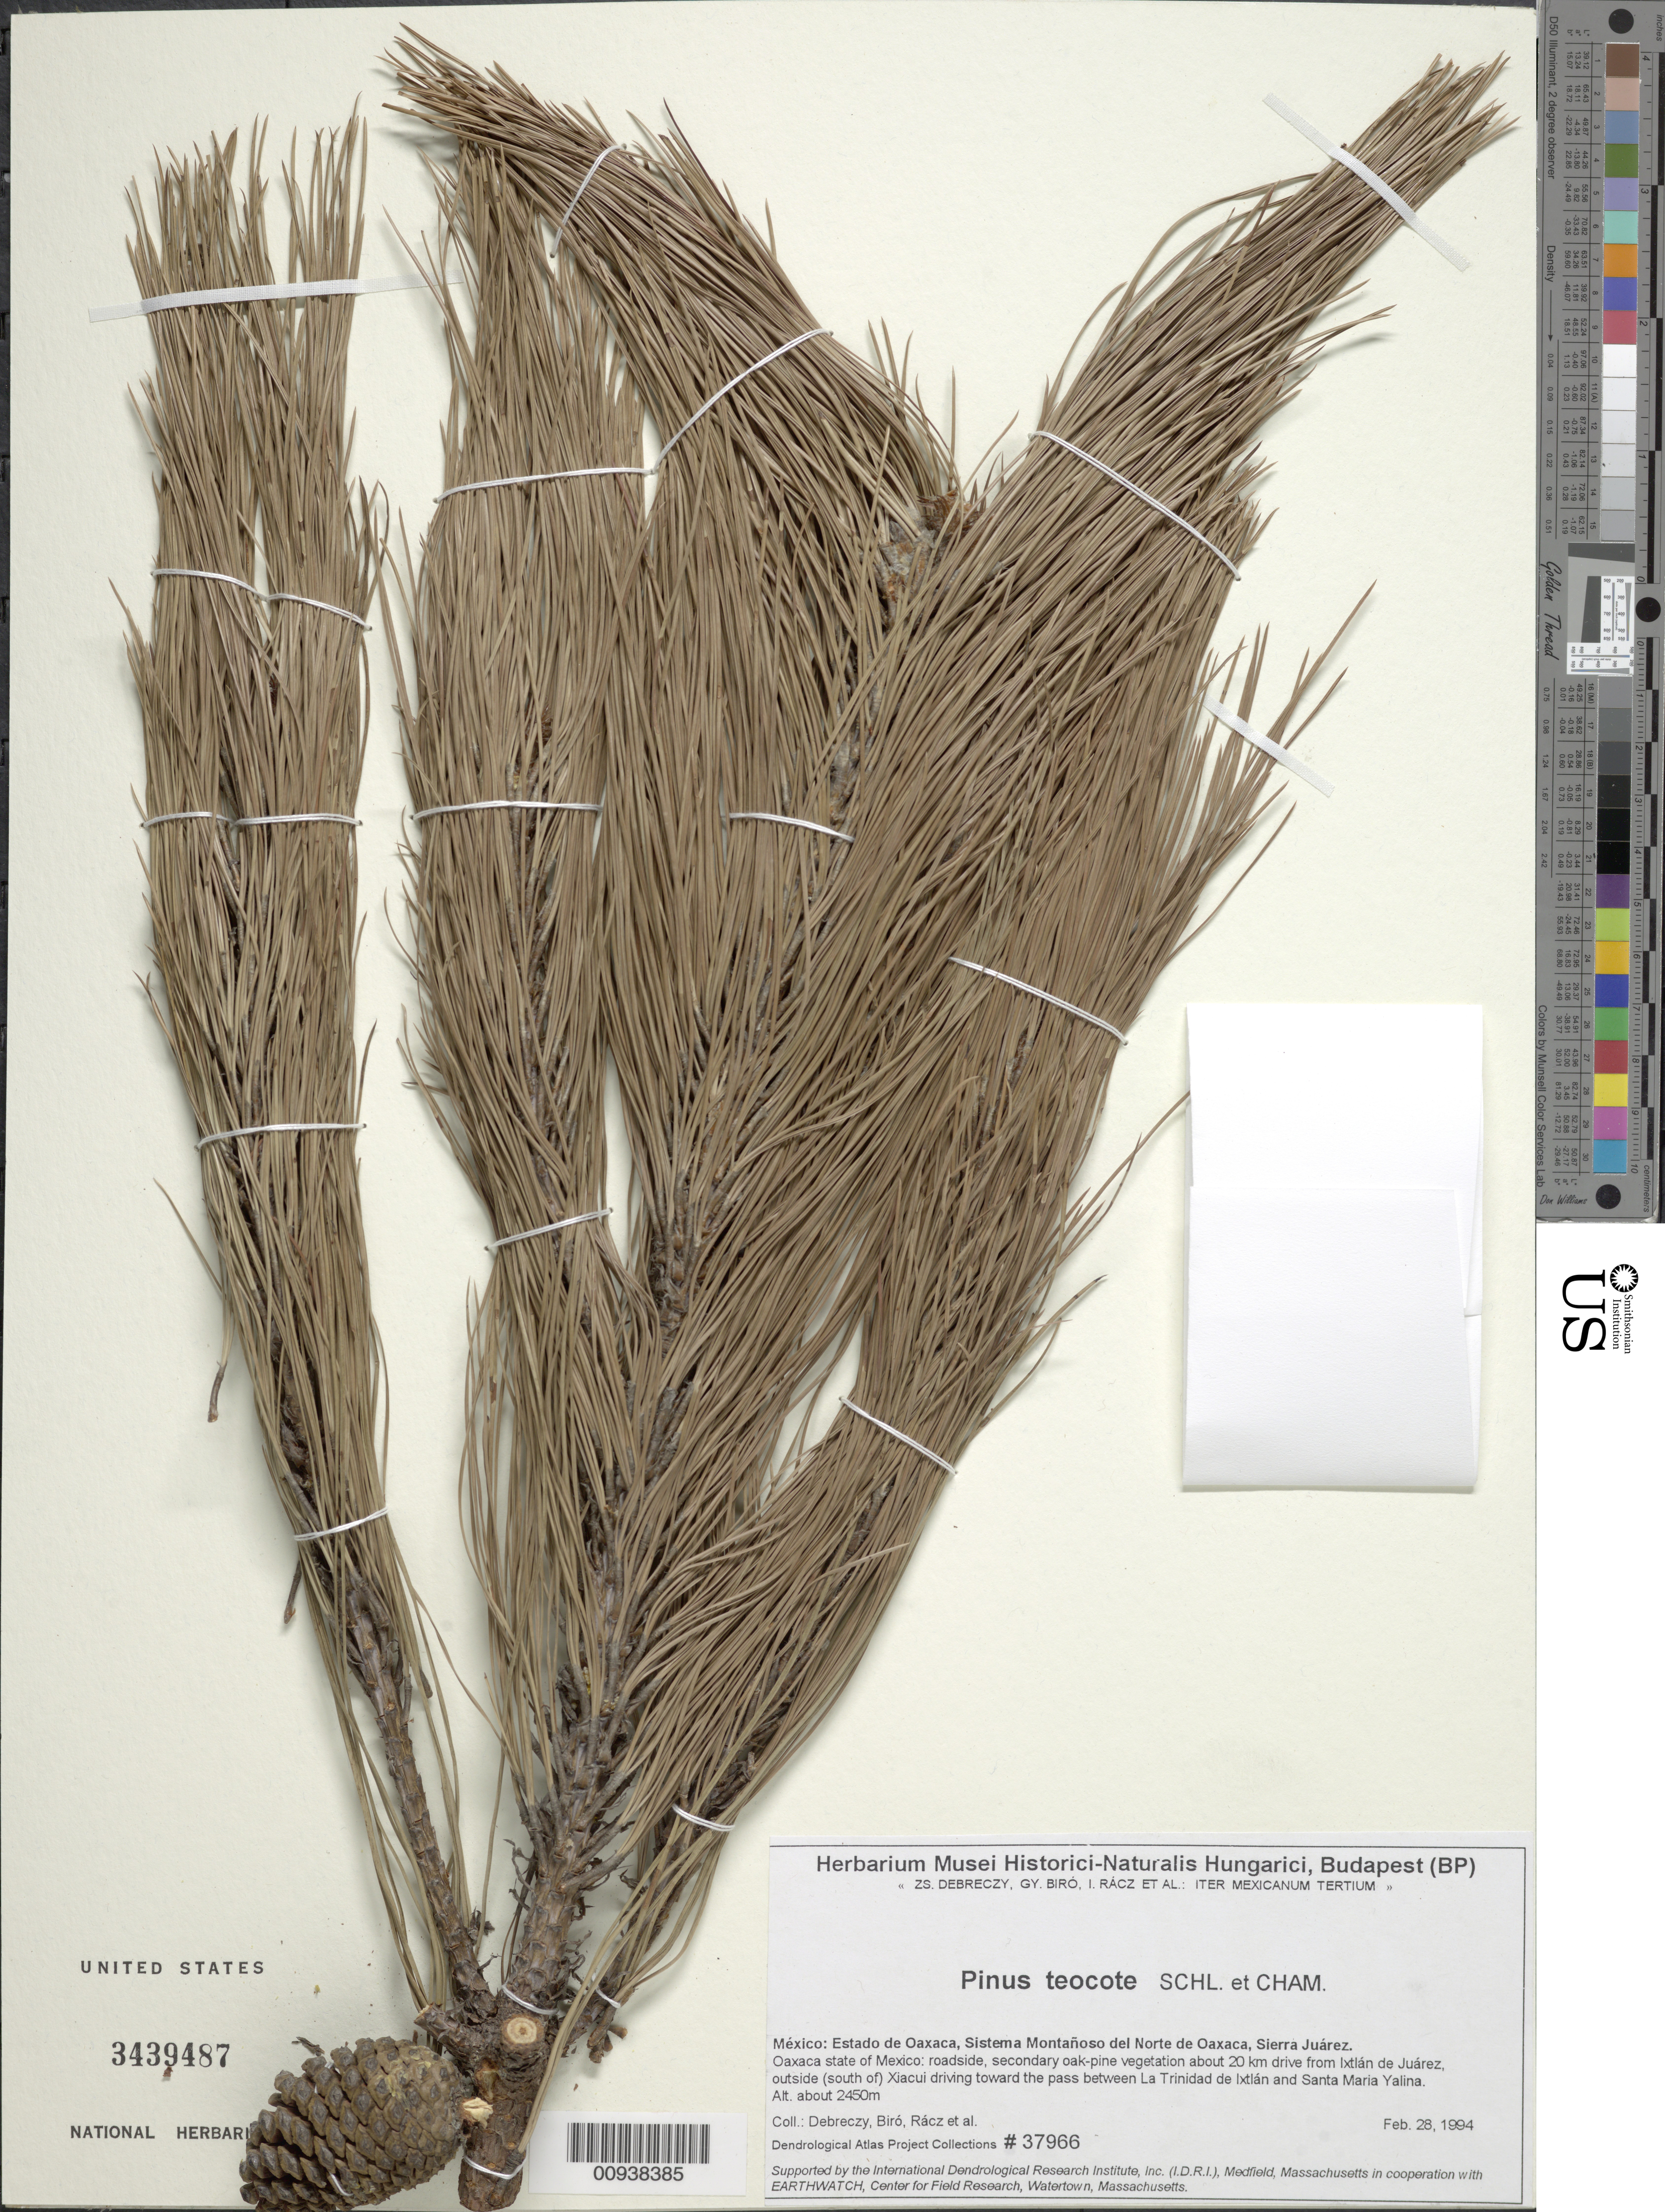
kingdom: Plantae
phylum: Tracheophyta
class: Pinopsida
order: Pinales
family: Pinaceae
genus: Pinus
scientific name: Pinus teocote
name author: Schltdl. & Cham.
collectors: Z. Debreczy, G. Biro, I. Rácz & et al.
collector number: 37966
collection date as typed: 28 Feb 1994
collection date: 1994-02-28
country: Mexico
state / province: Oaxaca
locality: About 20 km. drive from Ixtlán de Juárez, outside (south of) Xiacui driving toward the pass between La Trinidad de Ixthán and Santa Maria Yalina. Sistema Montañoso del Norte de Oaxaca, Sierra Juárez.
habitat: Roadside, secondary oak-pine vegetation.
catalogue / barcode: US 3439487